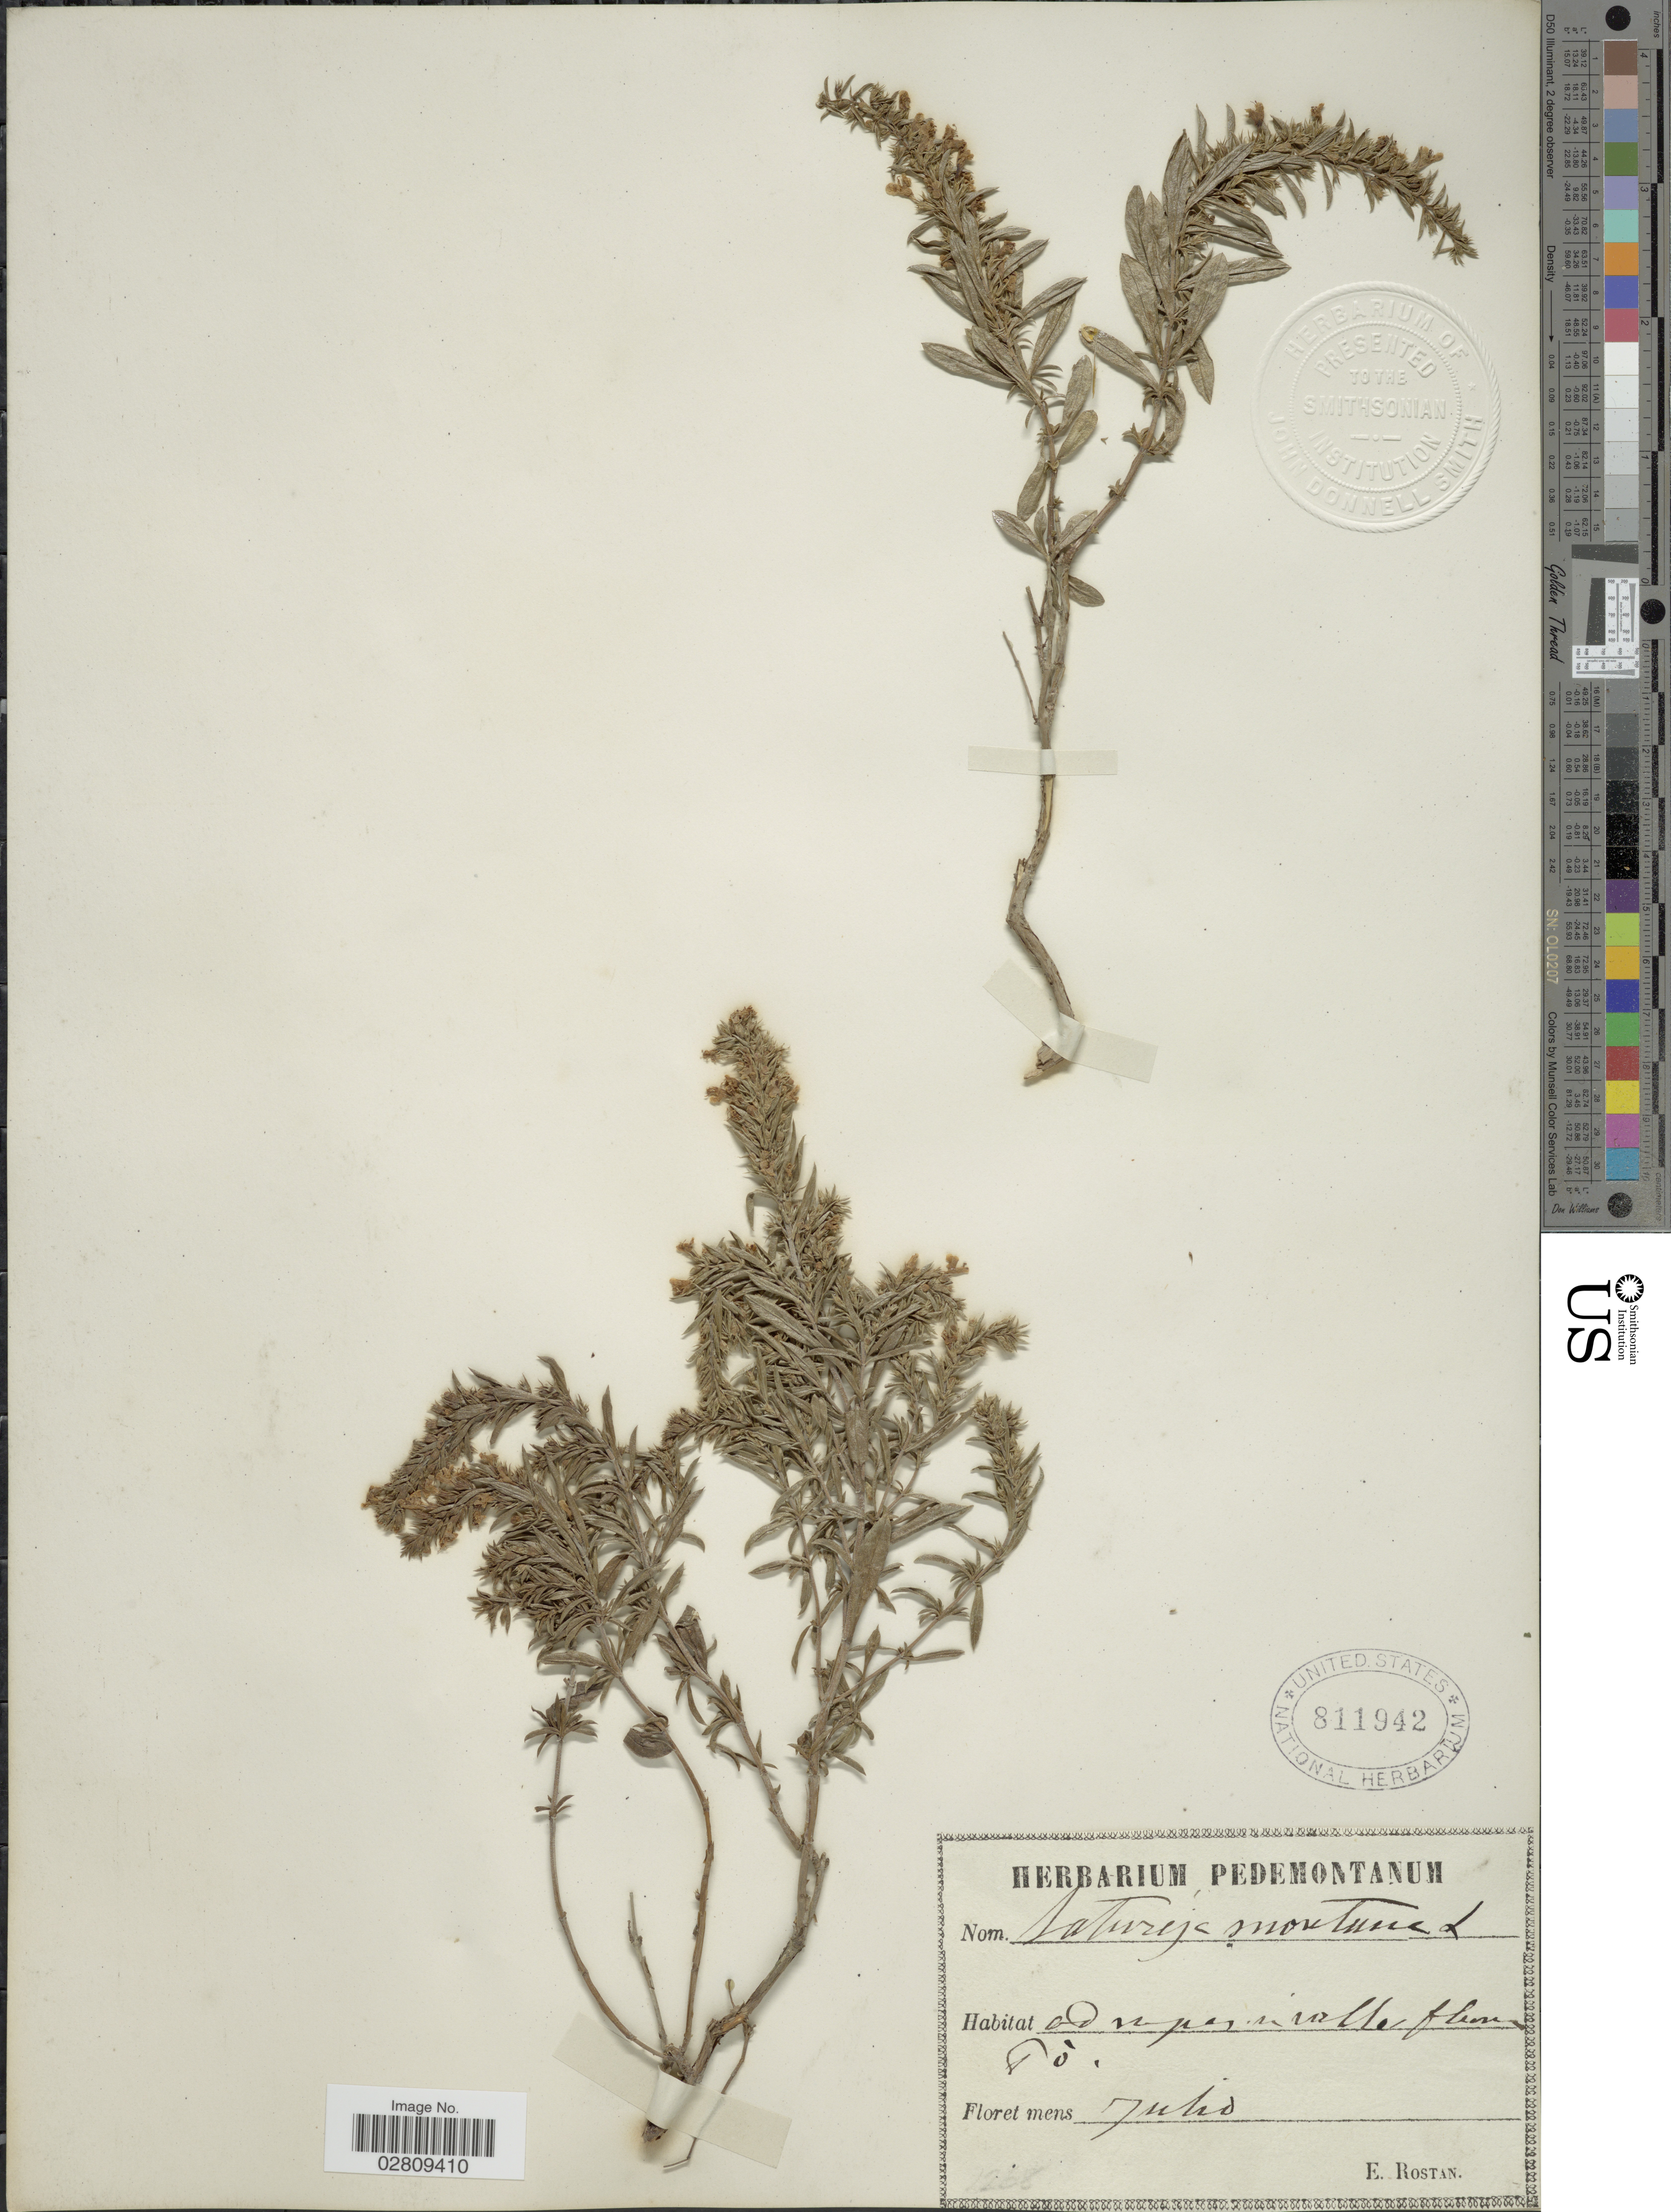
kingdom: Plantae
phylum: Tracheophyta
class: Magnoliopsida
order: Lamiales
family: Lamiaceae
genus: Satureja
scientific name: Satureja montana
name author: L.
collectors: E. Rostan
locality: Ad rupus n valle fleur Po. [interpreted]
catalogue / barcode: US 811942